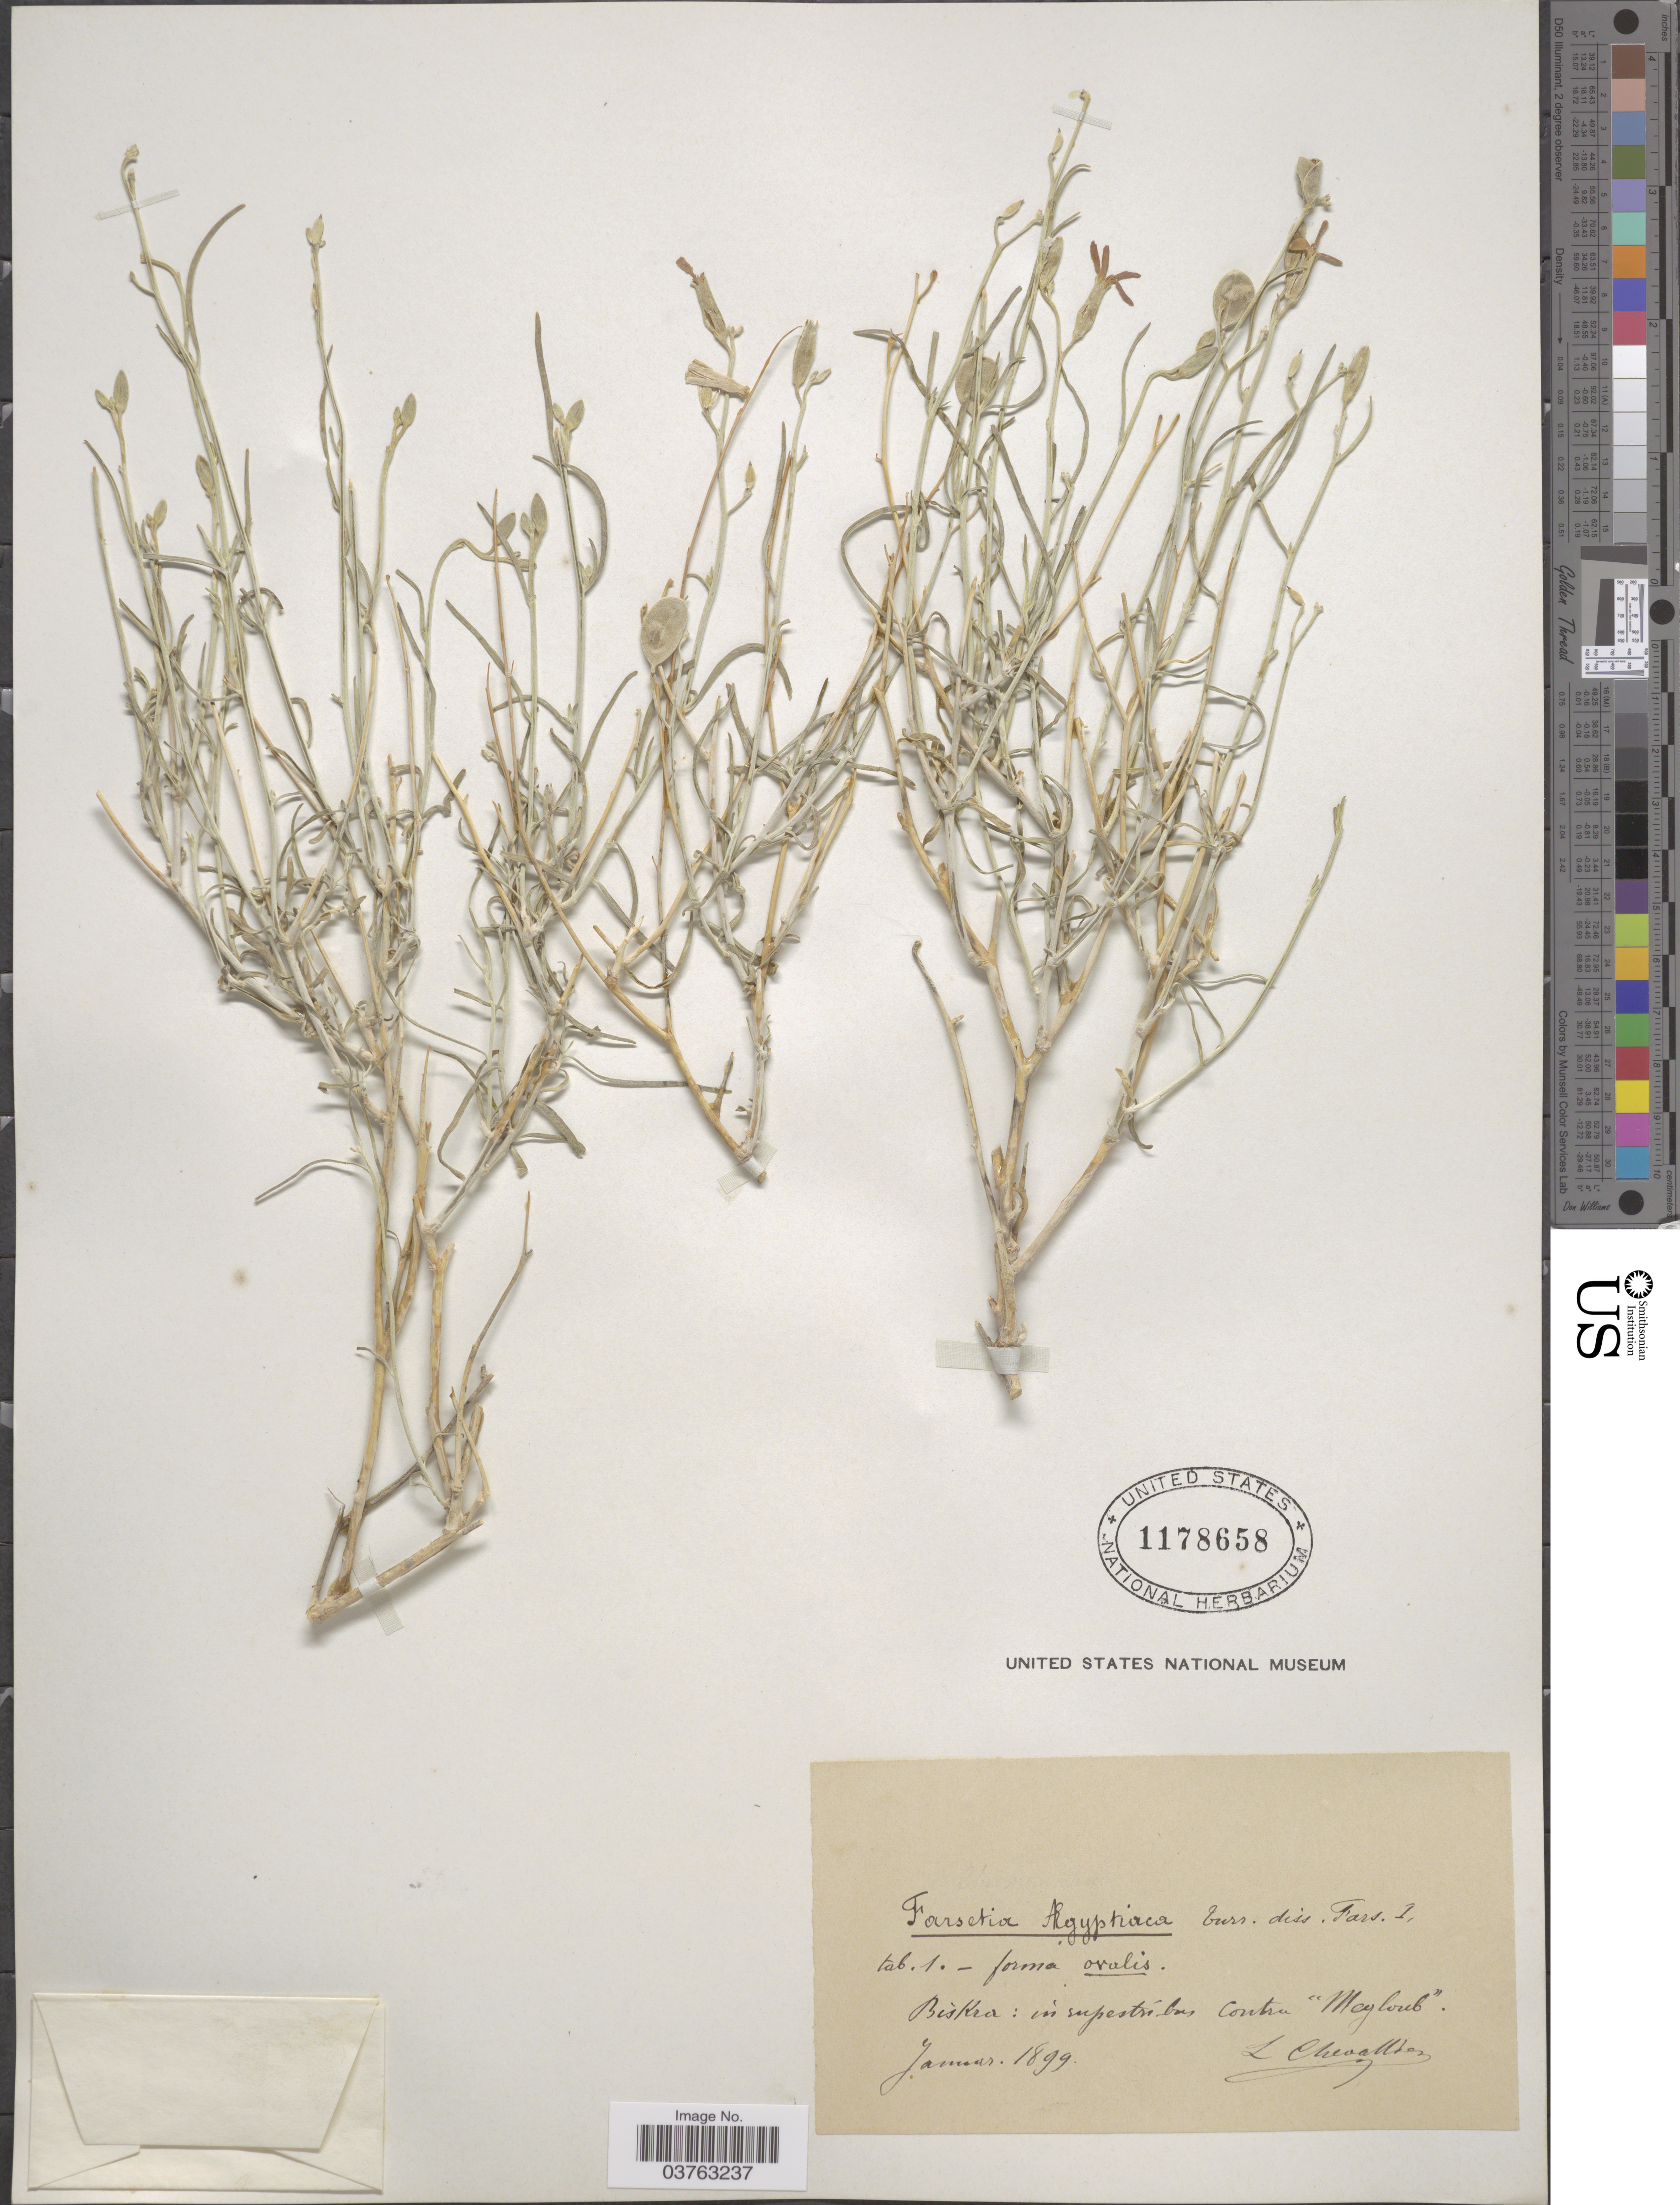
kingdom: Plantae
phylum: Tracheophyta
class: Magnoliopsida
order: Brassicales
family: Brassicaceae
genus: Farsetia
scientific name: Farsetia aegyptia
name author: Turra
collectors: L. Chevallier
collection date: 1899-01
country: Algeria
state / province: Biskra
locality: In supestribus contra 'Megloub'.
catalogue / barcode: US 1178658